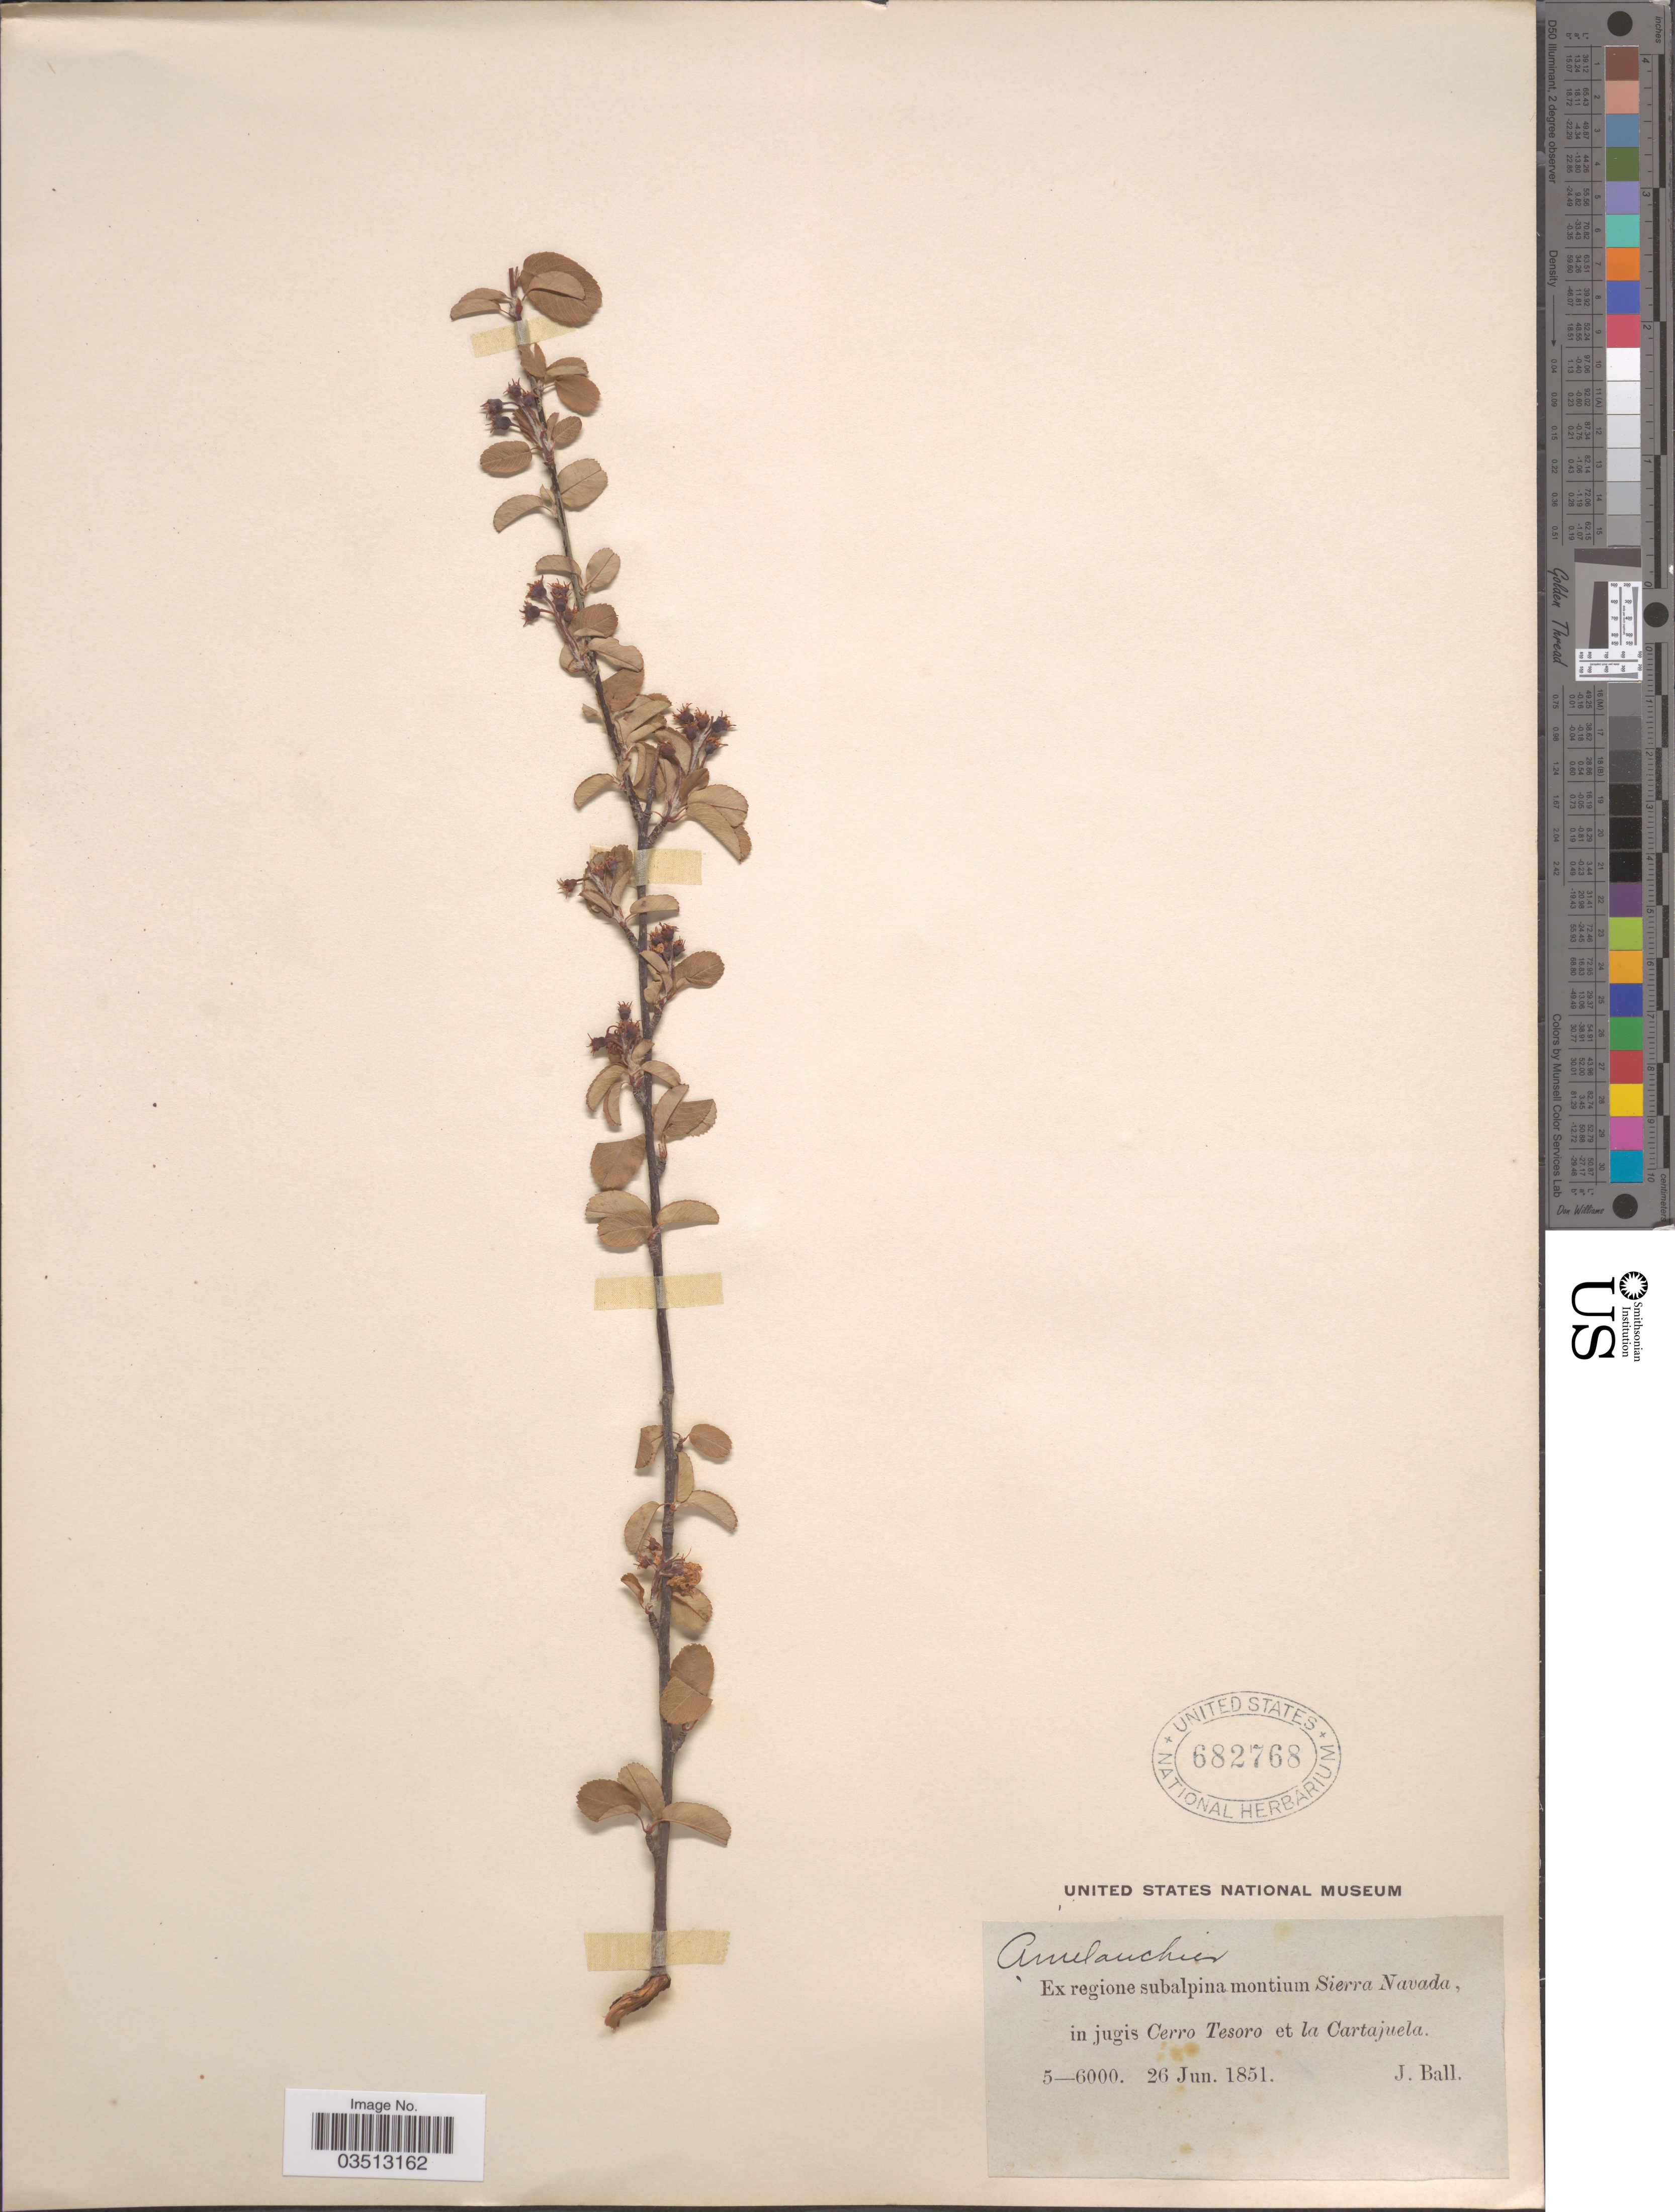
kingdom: Plantae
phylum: Tracheophyta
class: Magnoliopsida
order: Rosales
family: Rosaceae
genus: Amelanchier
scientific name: Amelanchier sp.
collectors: J. Ball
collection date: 1851-06-26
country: Spain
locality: Ex regione subalpina montium Sierra Nevada, in jugis Cerro Tesoro et la Cartajuela.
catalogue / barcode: US 682768